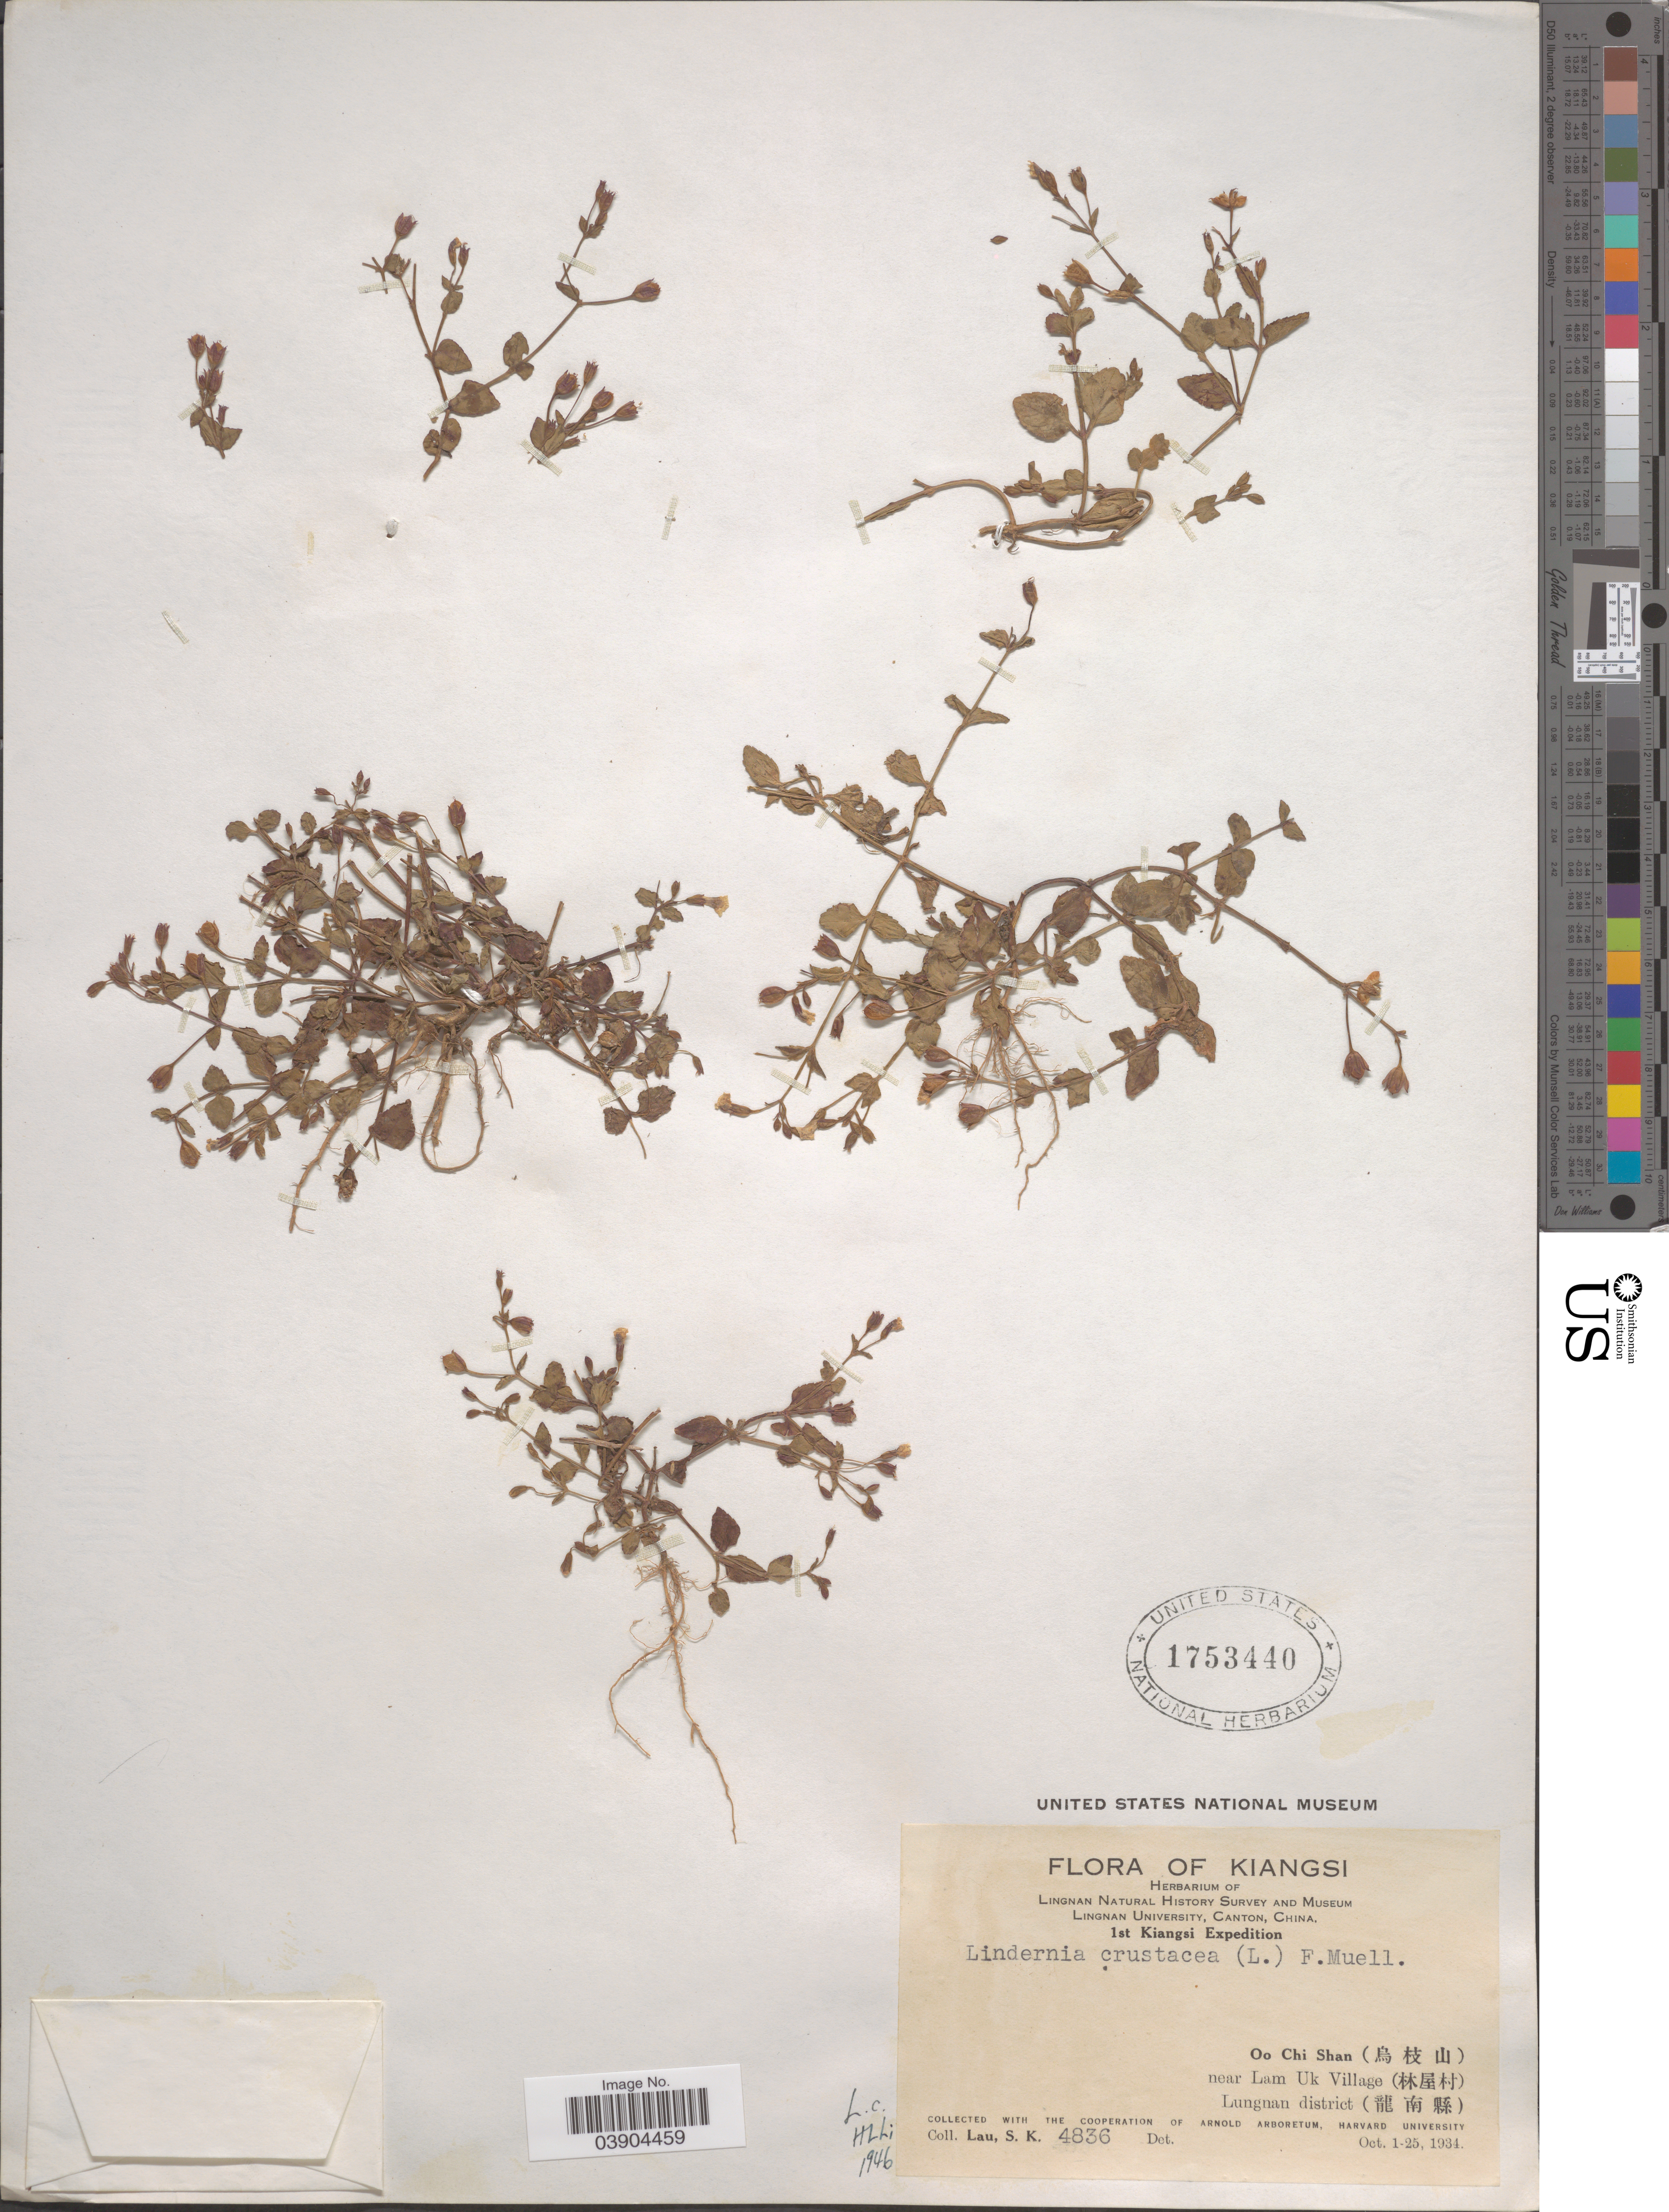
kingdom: Plantae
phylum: Tracheophyta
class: Magnoliopsida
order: Lamiales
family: Linderniaceae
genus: Lindernia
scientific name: Lindernia crustacea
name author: (L.) F. Muell.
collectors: S. K. Lau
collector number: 4836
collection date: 1934-10-01/1934-10-25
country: China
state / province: Jiangxi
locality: Kiangsi. Oo Chi Shan (X) near Lam Uk Village (X). Lungnan District (X).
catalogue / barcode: US 1753440